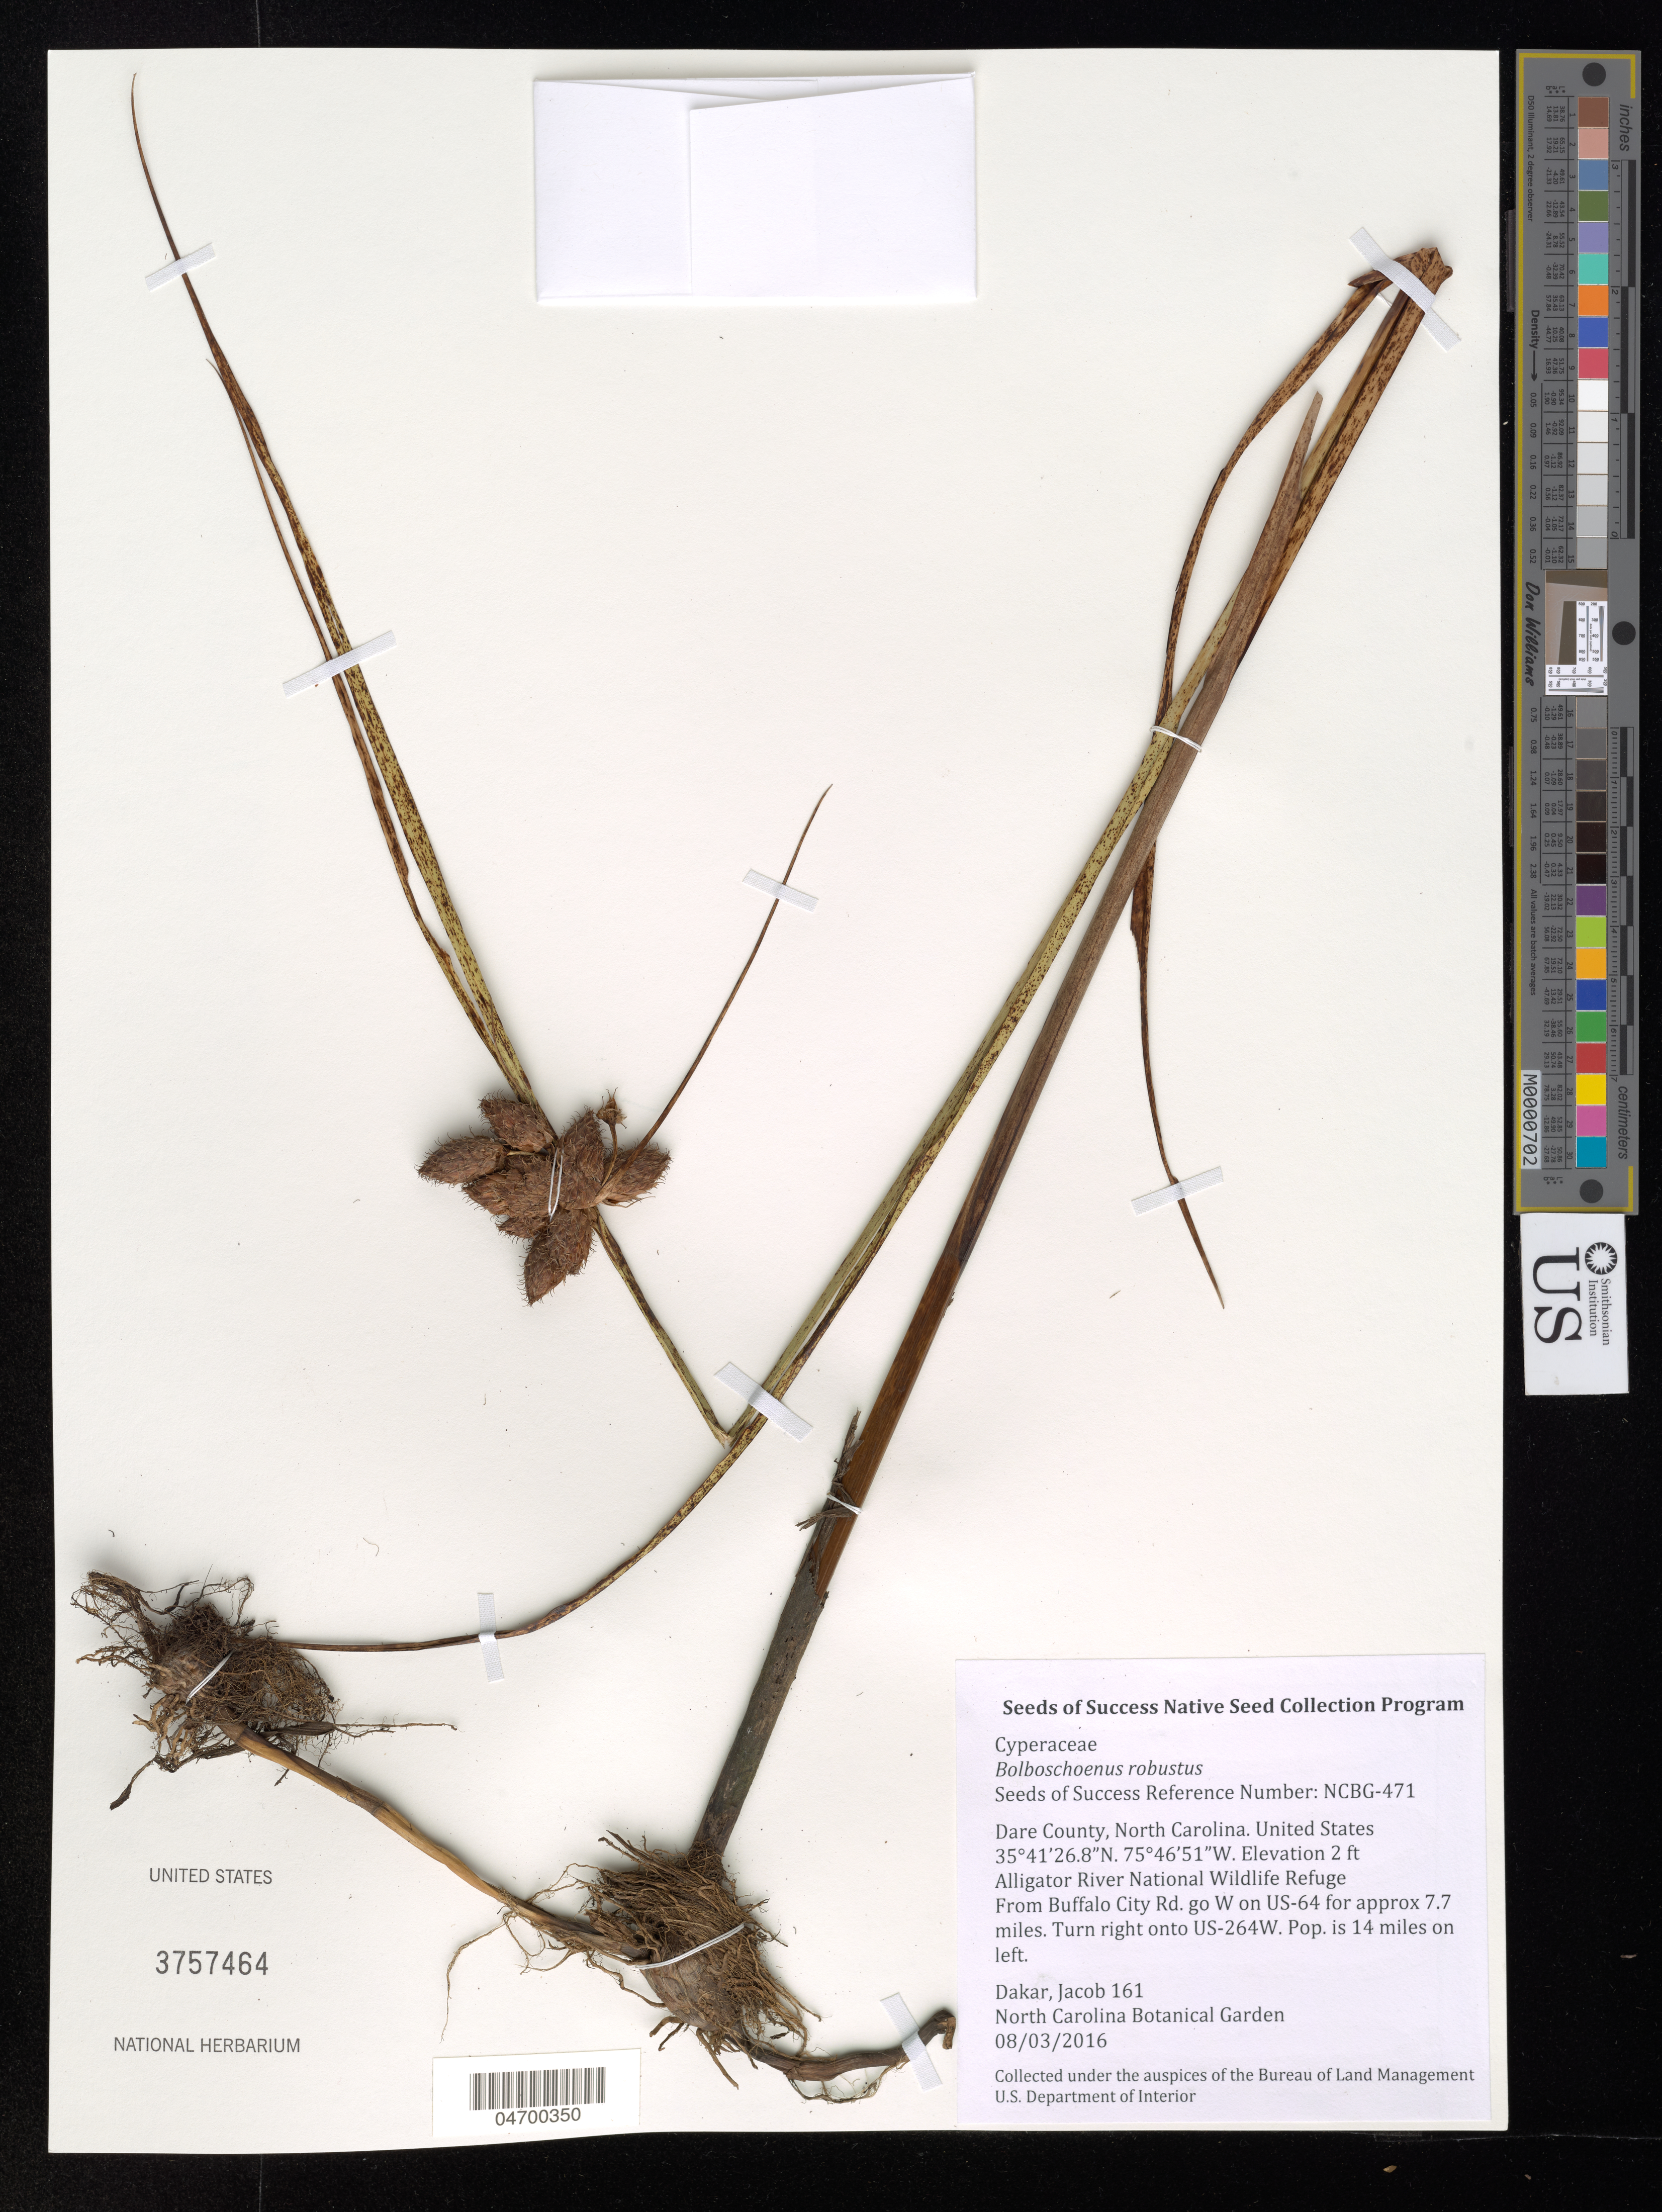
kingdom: Plantae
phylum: Tracheophyta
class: Liliopsida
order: Poales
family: Cyperaceae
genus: Bolboschoenus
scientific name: Bolboschoenus robustus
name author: (Pursh) Soják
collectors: J. Dakar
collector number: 161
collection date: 2016-08-03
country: United States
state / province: North Carolina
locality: Dare County. From Buffalo City Rd. go W on US-64 for approx 7.7 miles. Turn right onto US-264W. Pop. is 14 miles on left.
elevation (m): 1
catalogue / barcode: US 3757464